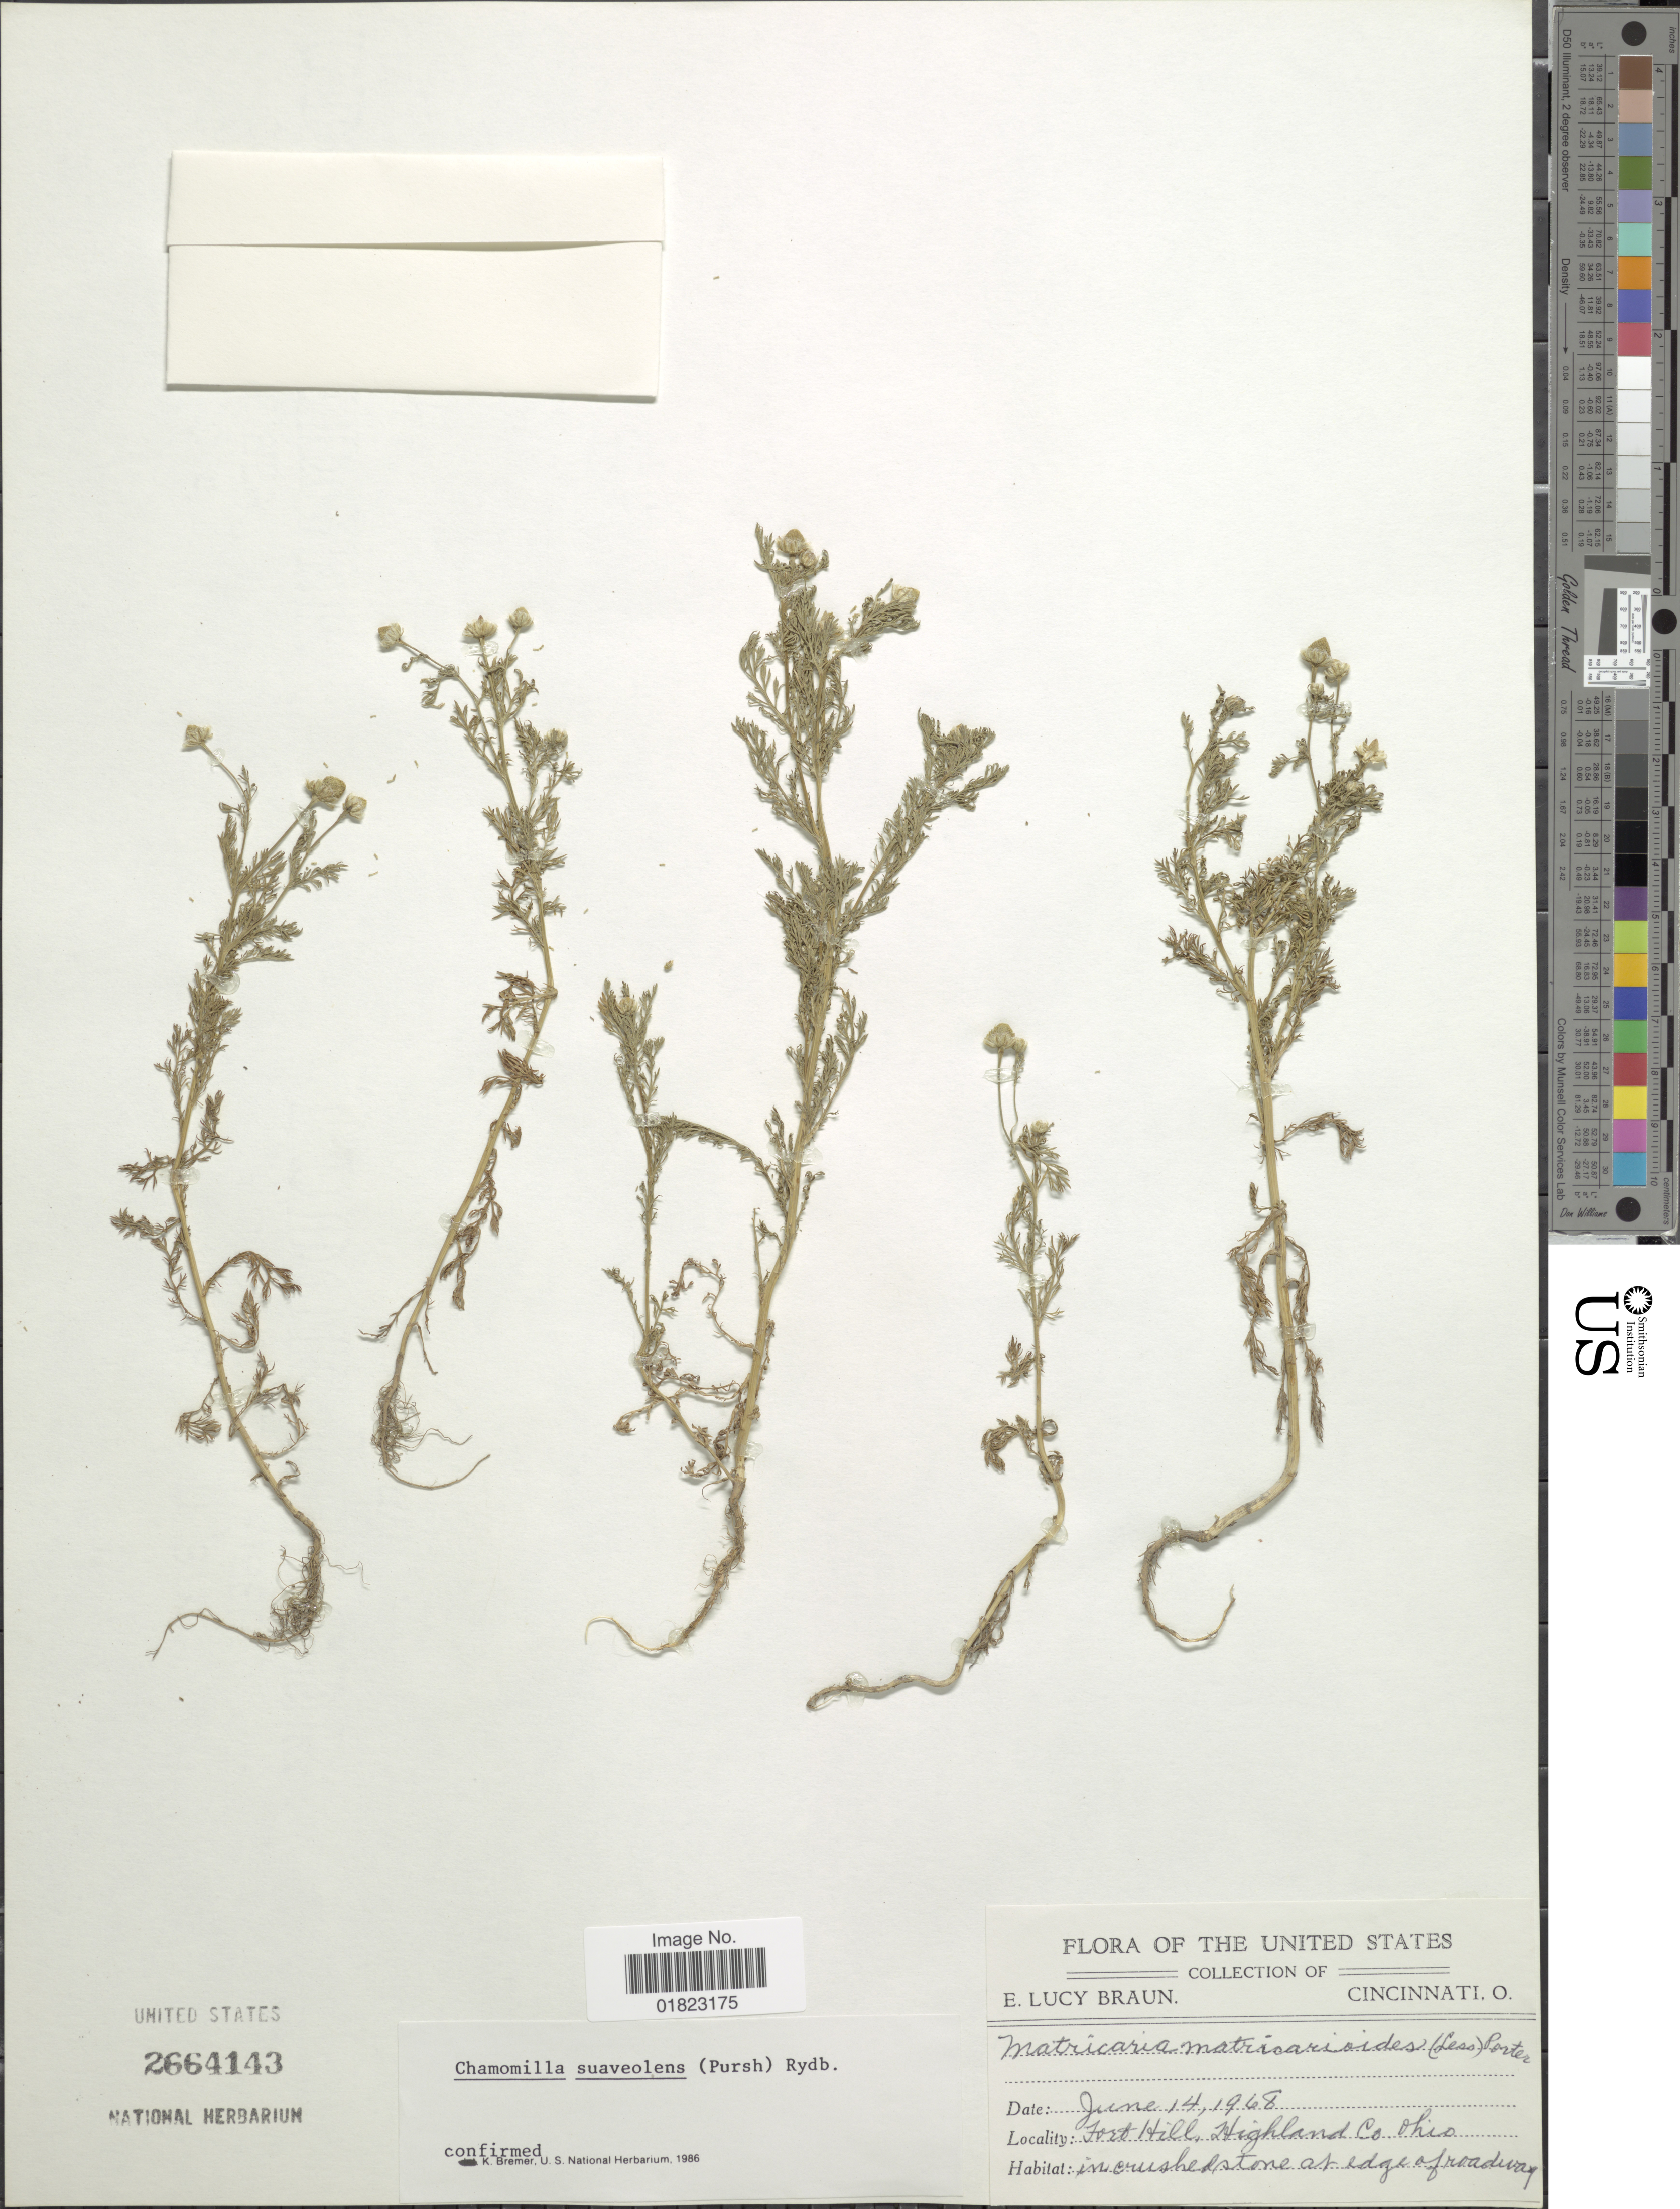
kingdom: Plantae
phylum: Tracheophyta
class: Magnoliopsida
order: Asterales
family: Asteraceae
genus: Matricaria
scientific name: Matricaria matricarioides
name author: (Less.) Porter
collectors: E. L. Braun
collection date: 1968-06-14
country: United States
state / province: Ohio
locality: Fort Hill, Highland Co. Ohio.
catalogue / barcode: US 2664143